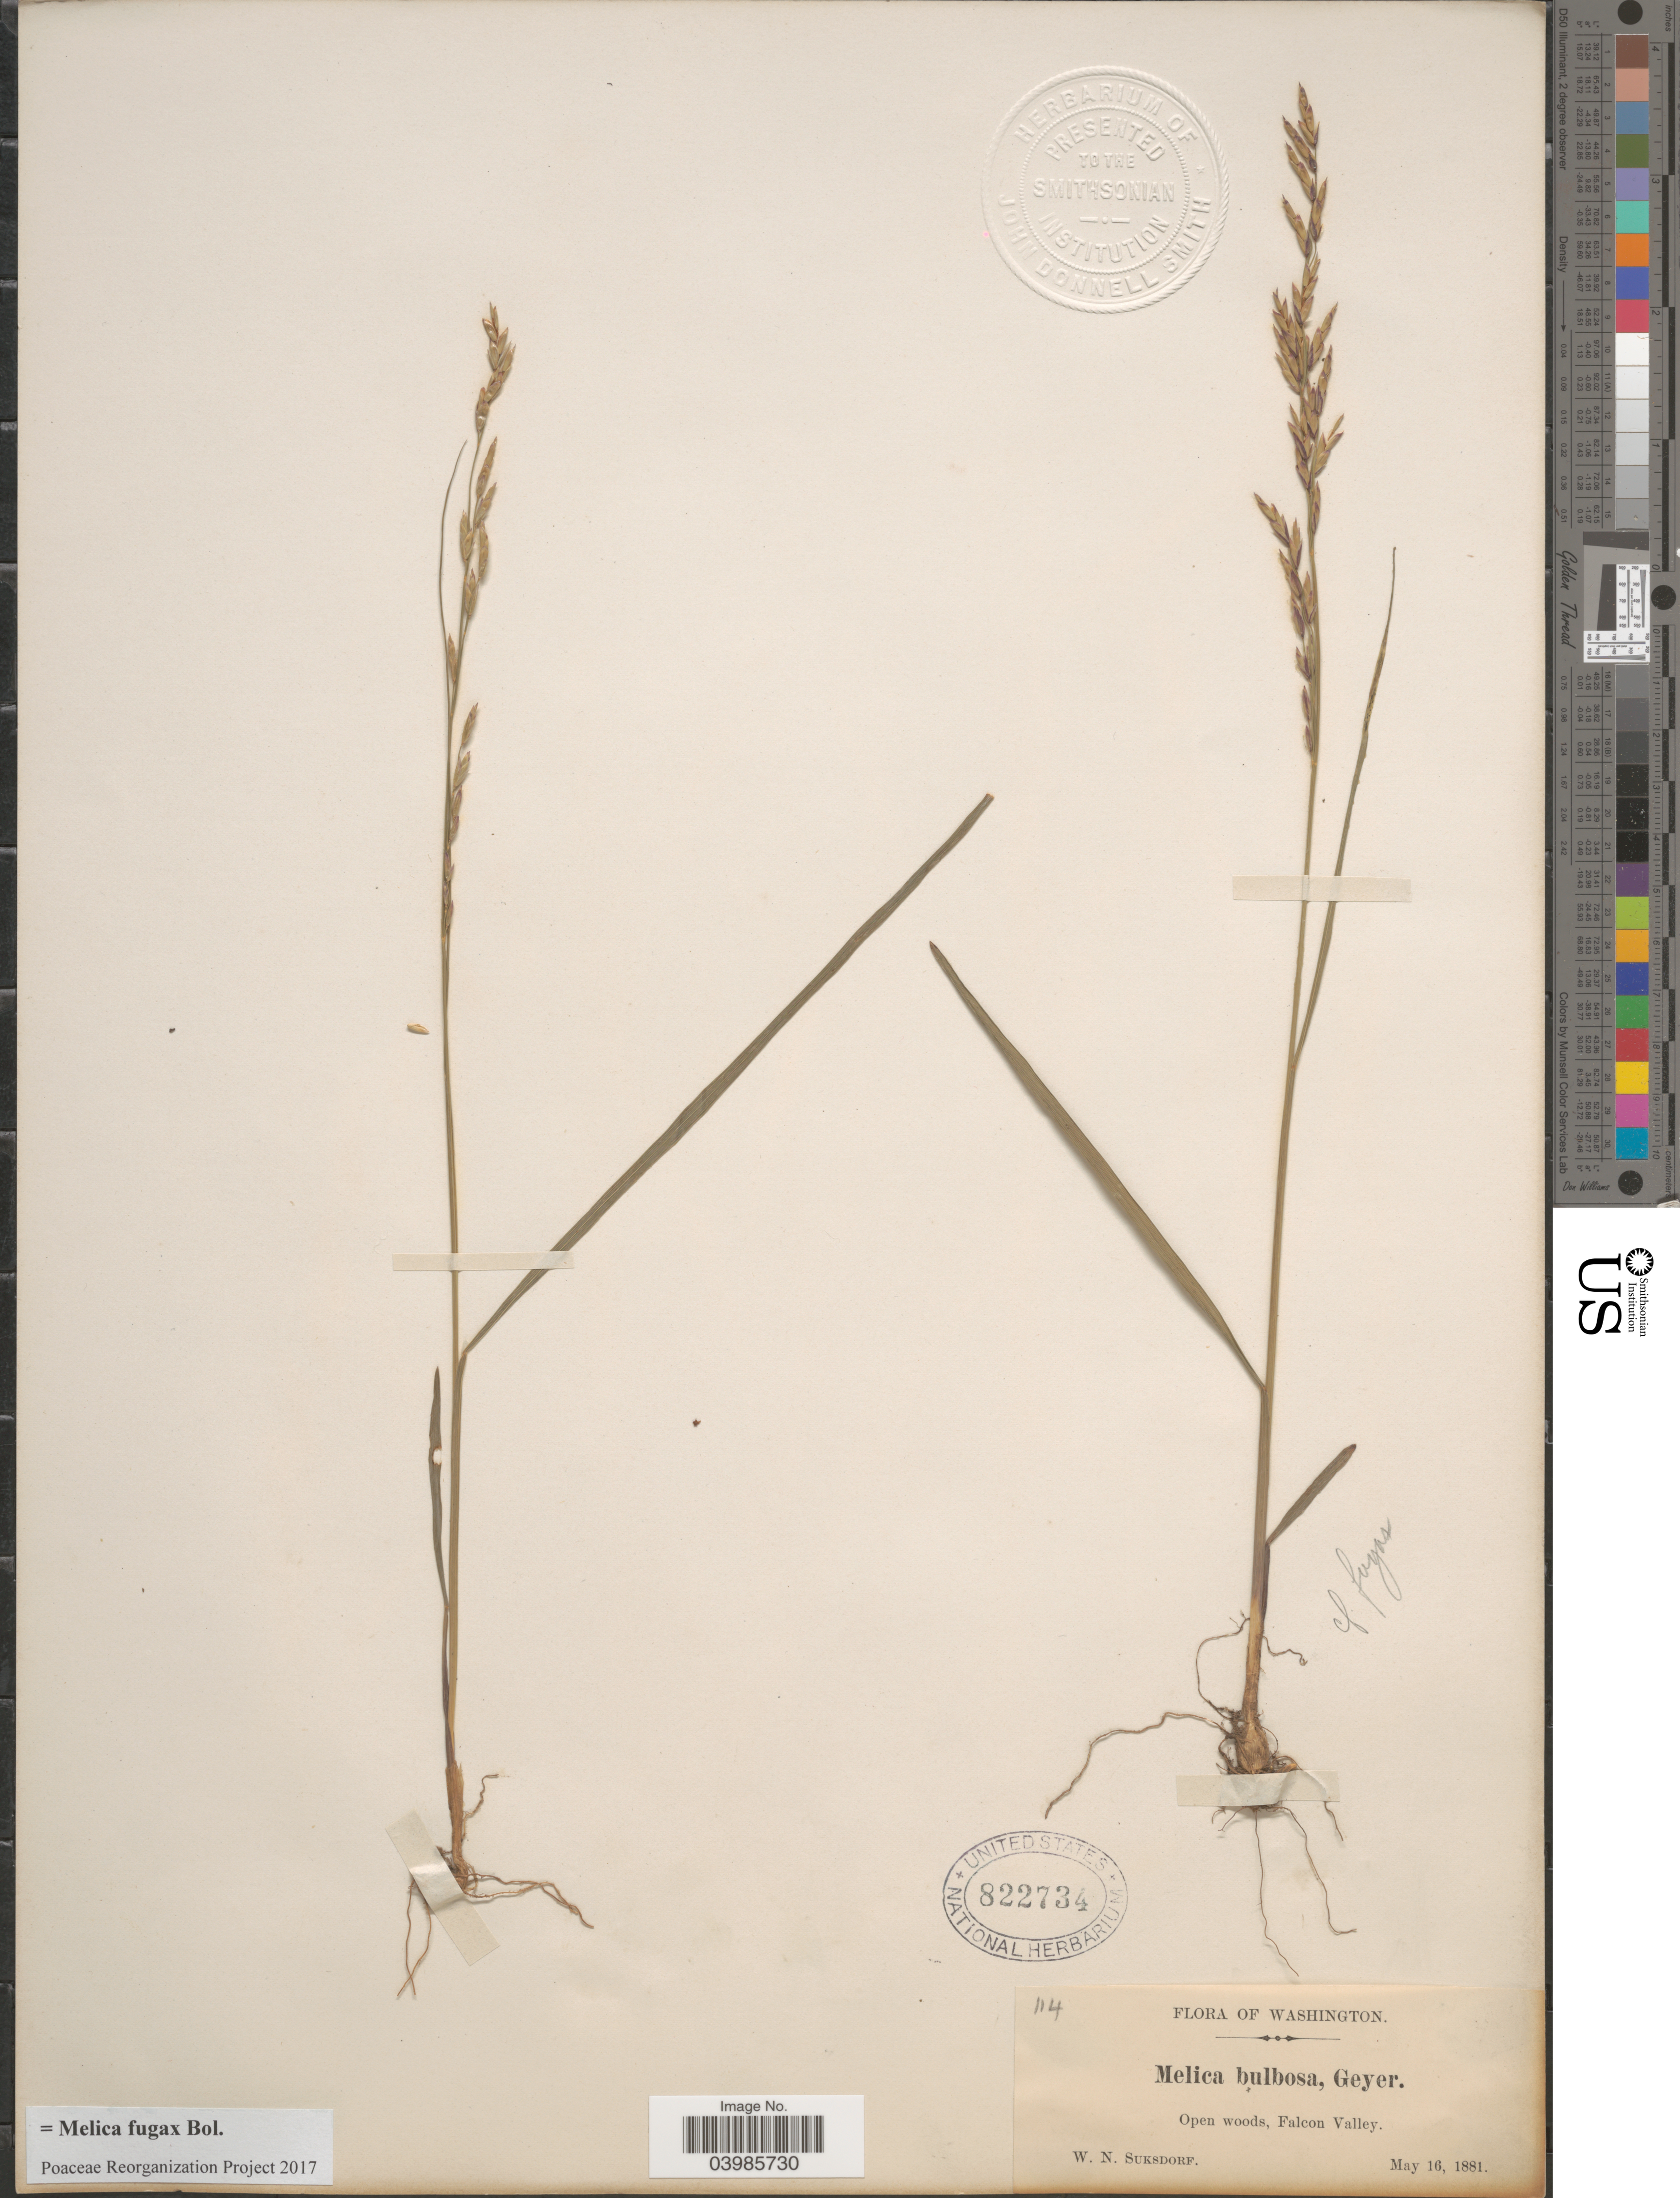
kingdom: Plantae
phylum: Tracheophyta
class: Liliopsida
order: Poales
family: Poaceae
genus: Melica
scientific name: Melica fugax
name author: Bol.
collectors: W. N. Suksdorf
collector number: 114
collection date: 1881-05-16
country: United States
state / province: Washington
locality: Open woods, Falcon Valley.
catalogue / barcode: US 822734